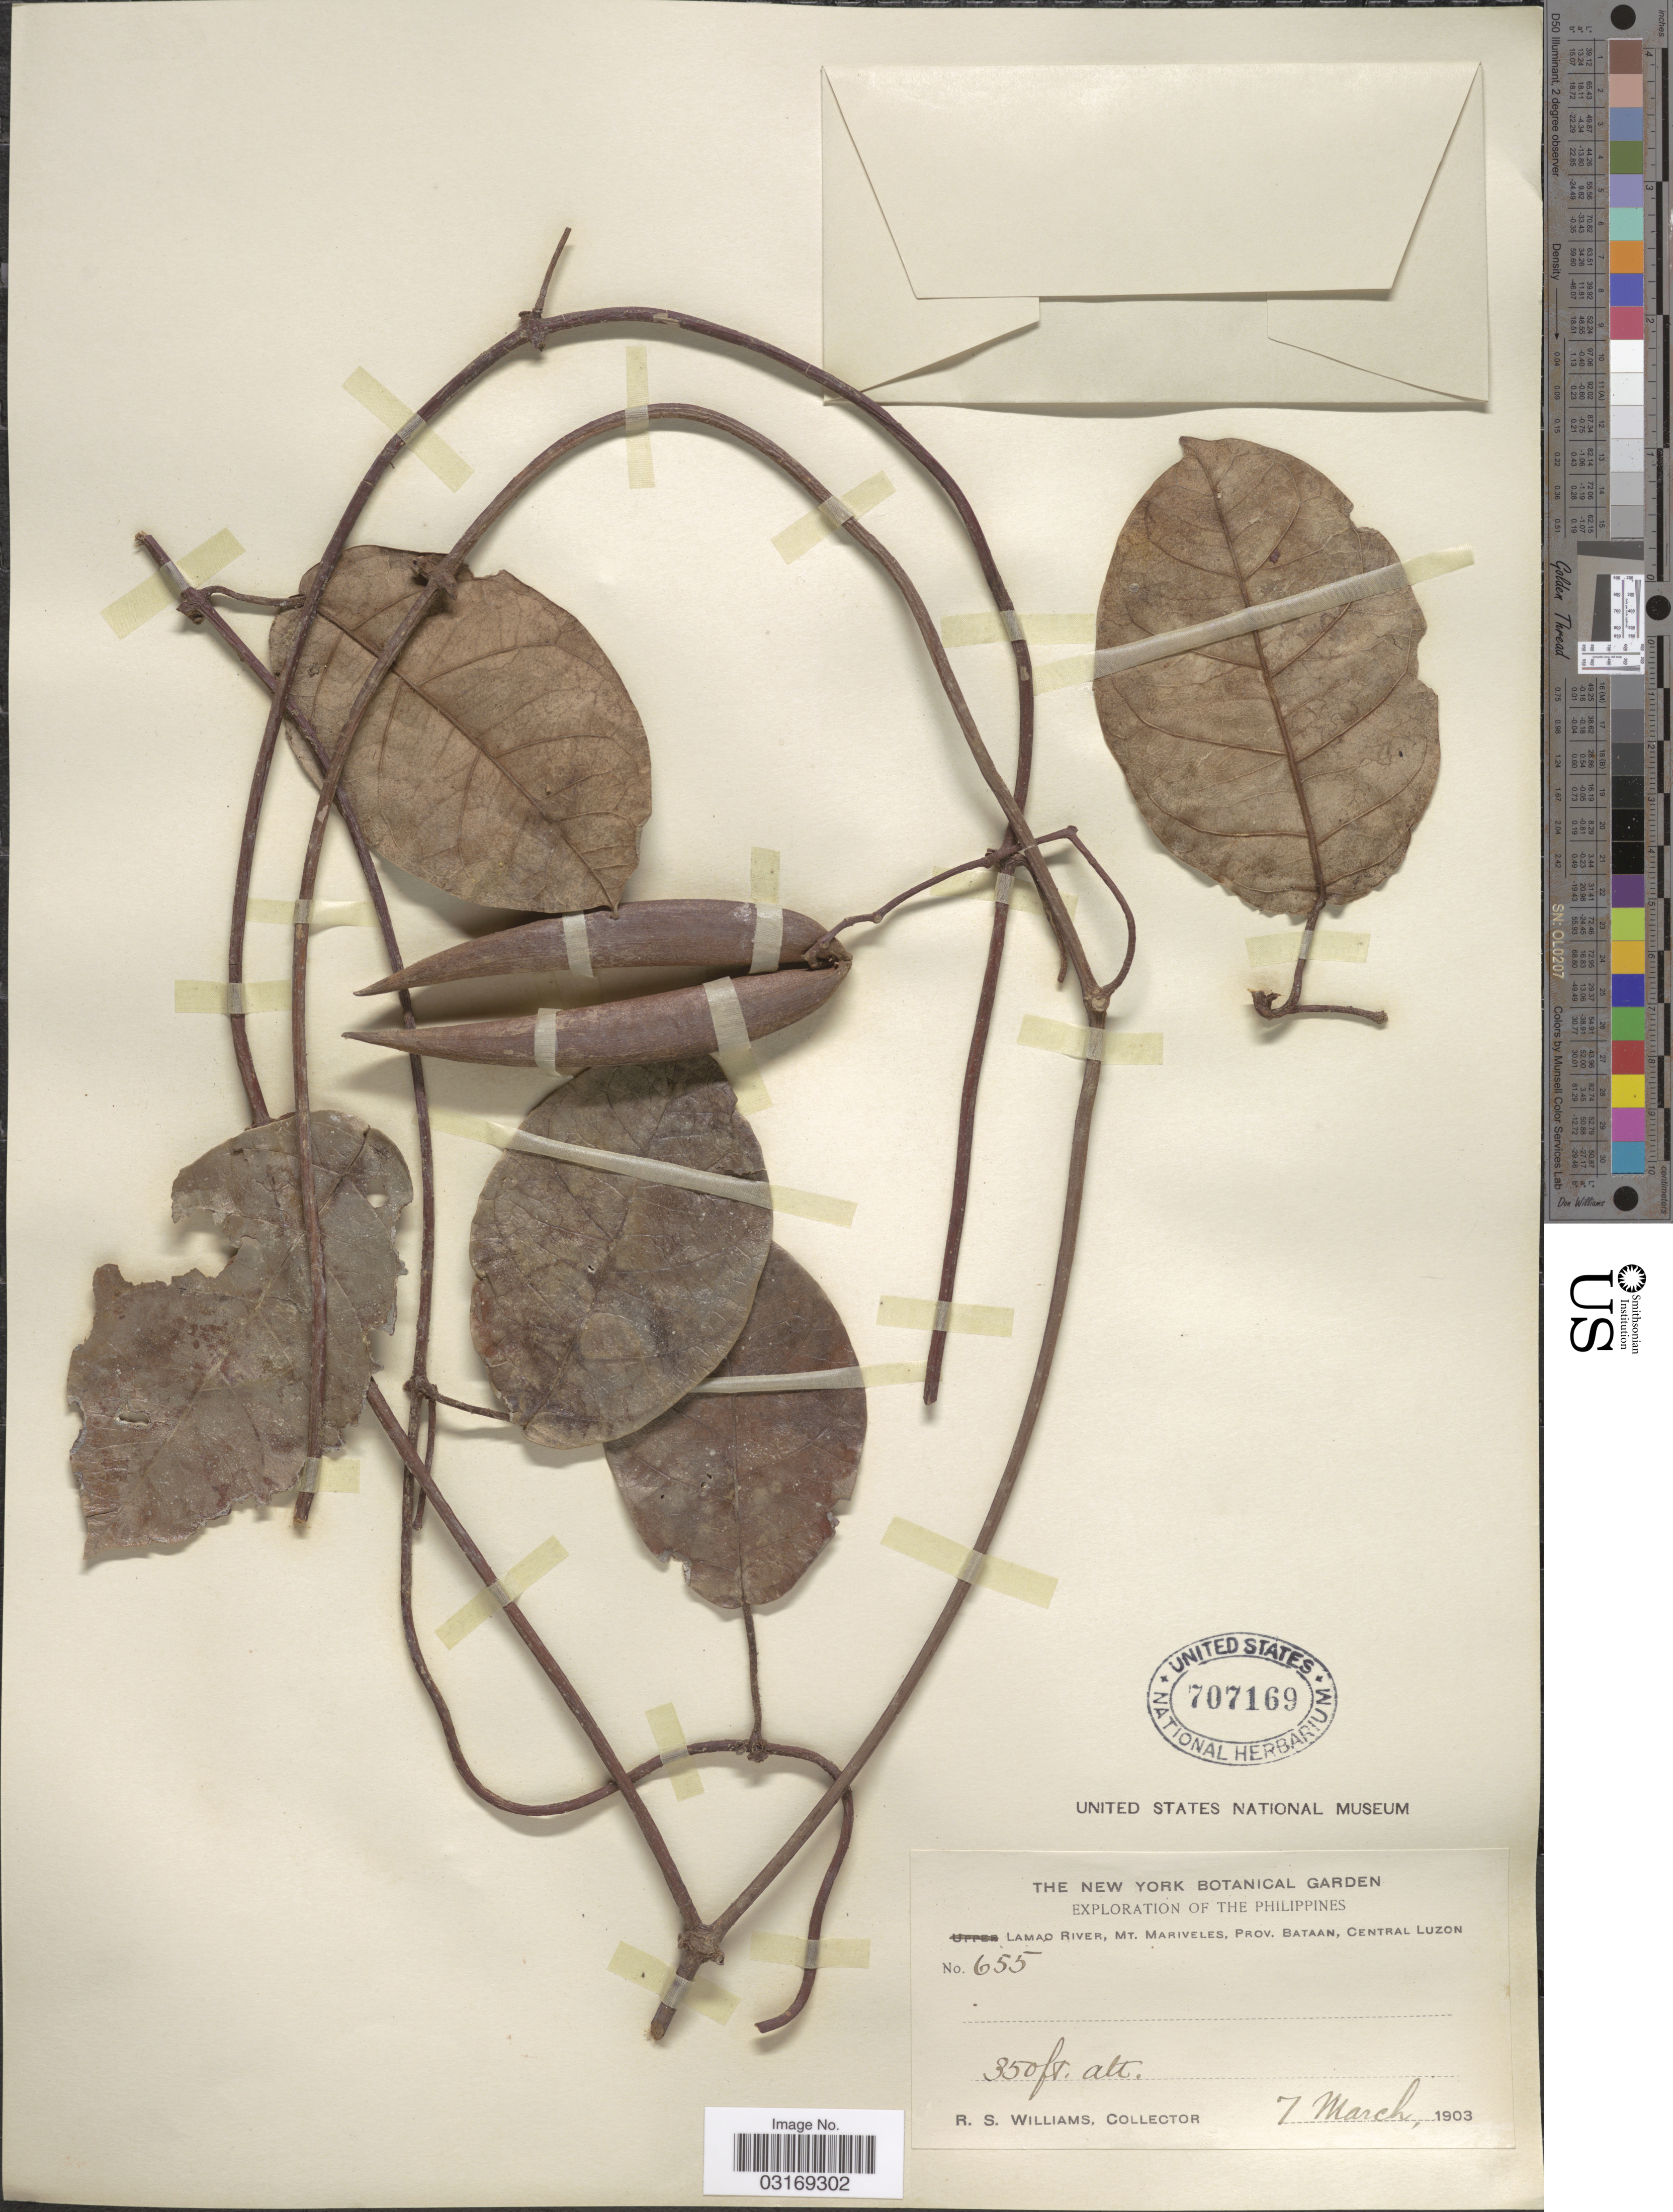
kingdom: Plantae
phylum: Tracheophyta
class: Magnoliopsida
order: Gentianales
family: Apocynaceae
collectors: R. S. Williams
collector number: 655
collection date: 1903-03-07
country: Philippines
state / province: Central Luzon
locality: Lamao River, Mt. Mariveles, Prov. Bataan.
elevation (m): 107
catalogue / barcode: US 707169